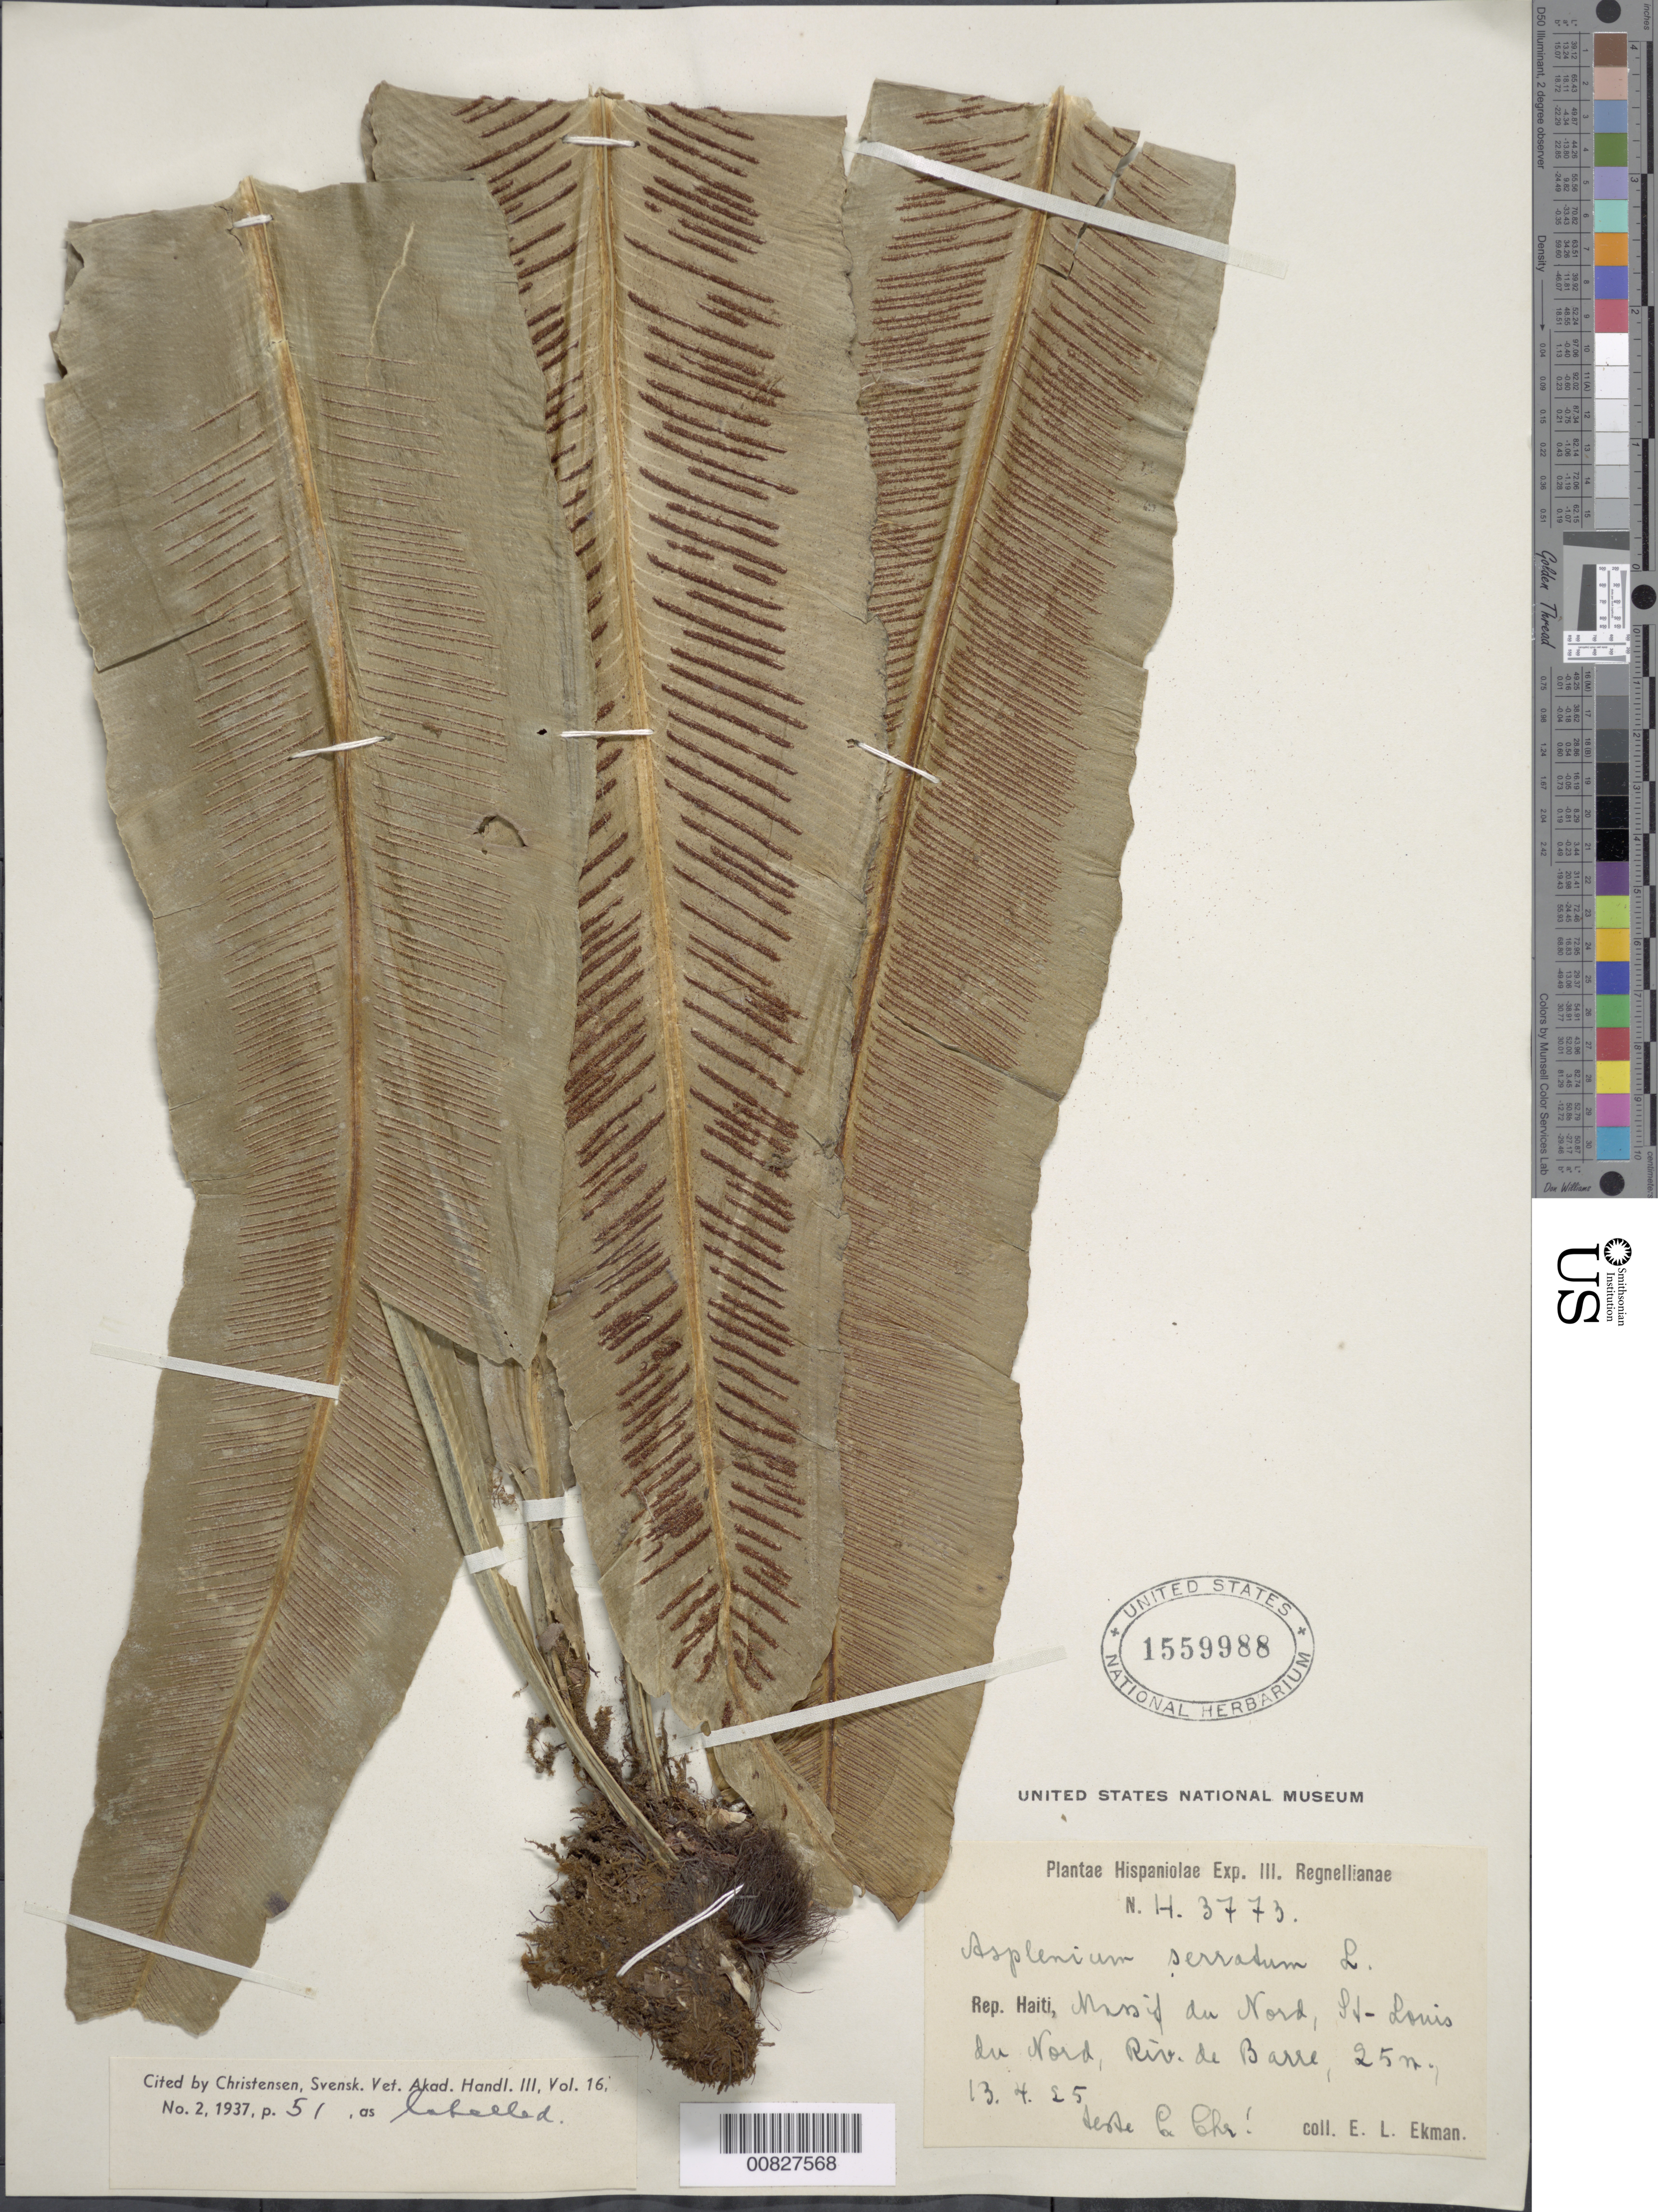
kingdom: Plantae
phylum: Tracheophyta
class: Polypodiopsida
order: Polypodiales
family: Aspleniaceae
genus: Asplenium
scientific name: Asplenium serratum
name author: L.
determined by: Christensen, C. F. A.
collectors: E. L. Ekman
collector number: H 3773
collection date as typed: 13 Apr 1925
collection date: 1925-04-13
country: Haiti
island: Hispaniola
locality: Massif du Nord, St. Louis du Nord, Riv. de Barre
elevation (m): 25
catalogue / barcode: US 1559988